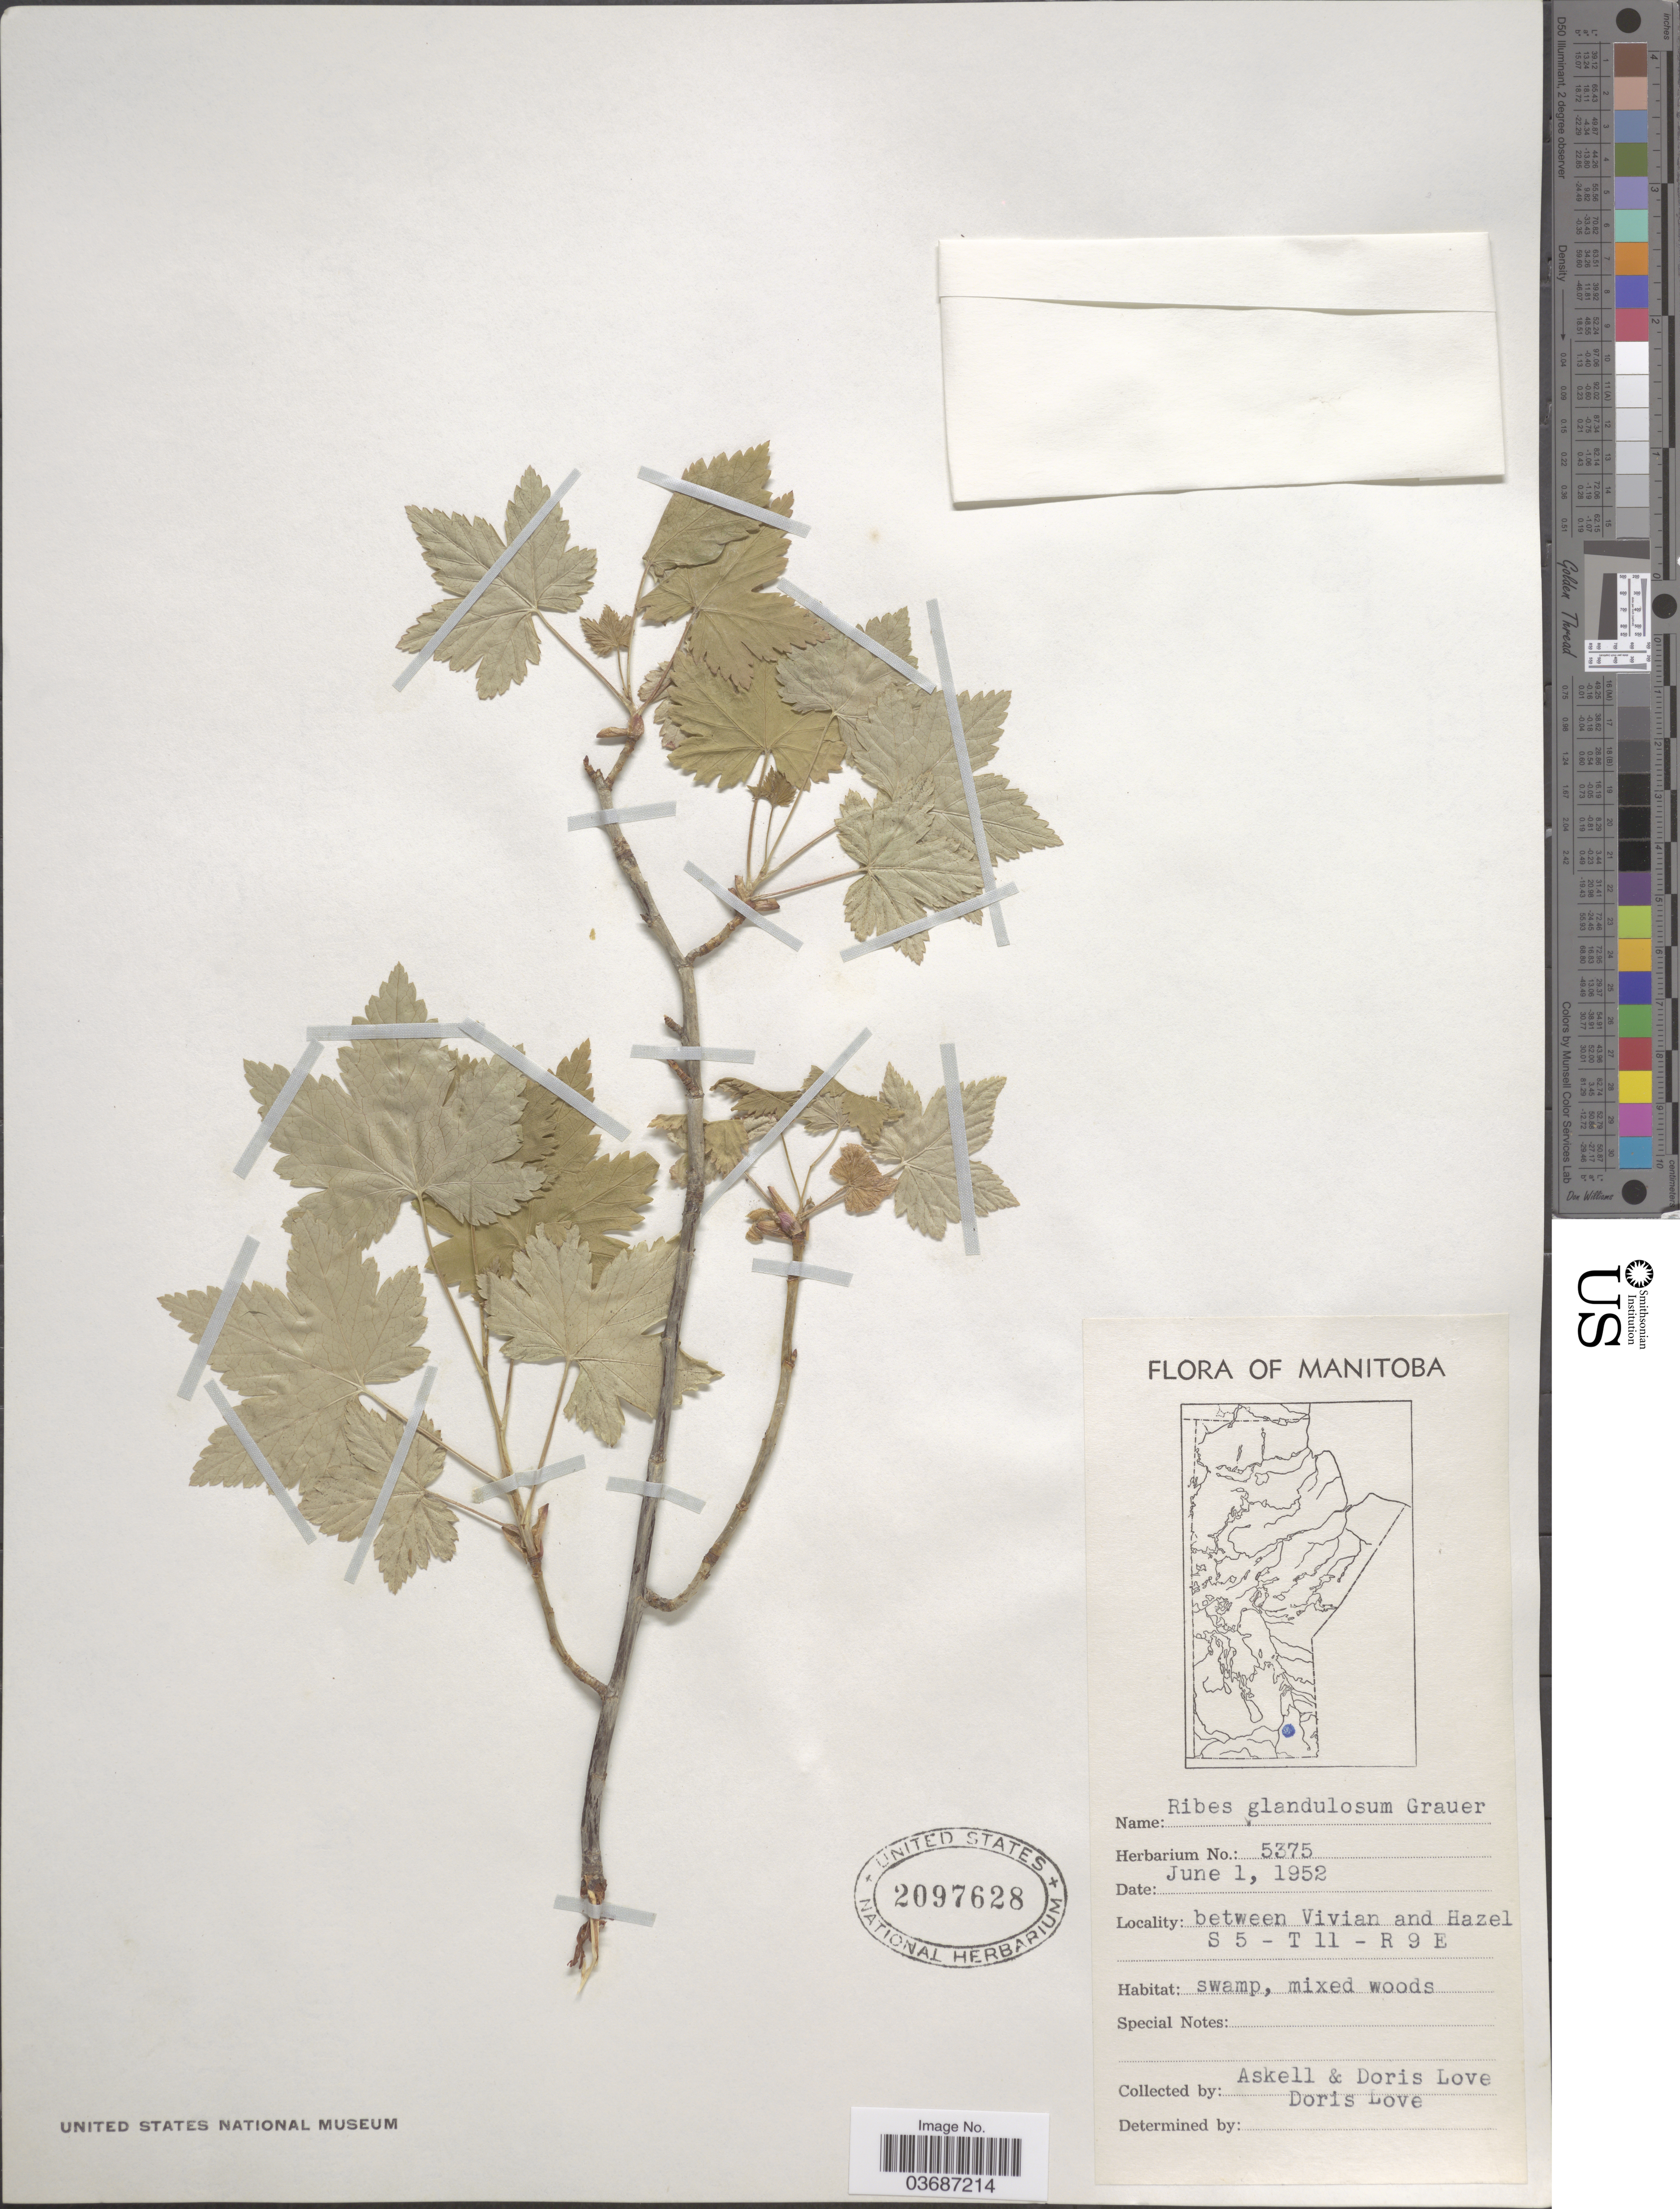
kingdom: Plantae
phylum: Tracheophyta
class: Magnoliopsida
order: Saxifragales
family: Grossulariaceae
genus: Ribes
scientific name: Ribes glandulosum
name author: Ruiz & Pav.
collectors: Á. Löve & D. Löve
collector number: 5375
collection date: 1952-06-01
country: Canada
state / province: Manitoba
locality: Between Vivian and Hazel. S 5 - T 11 - R 9 E.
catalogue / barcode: US 2097628